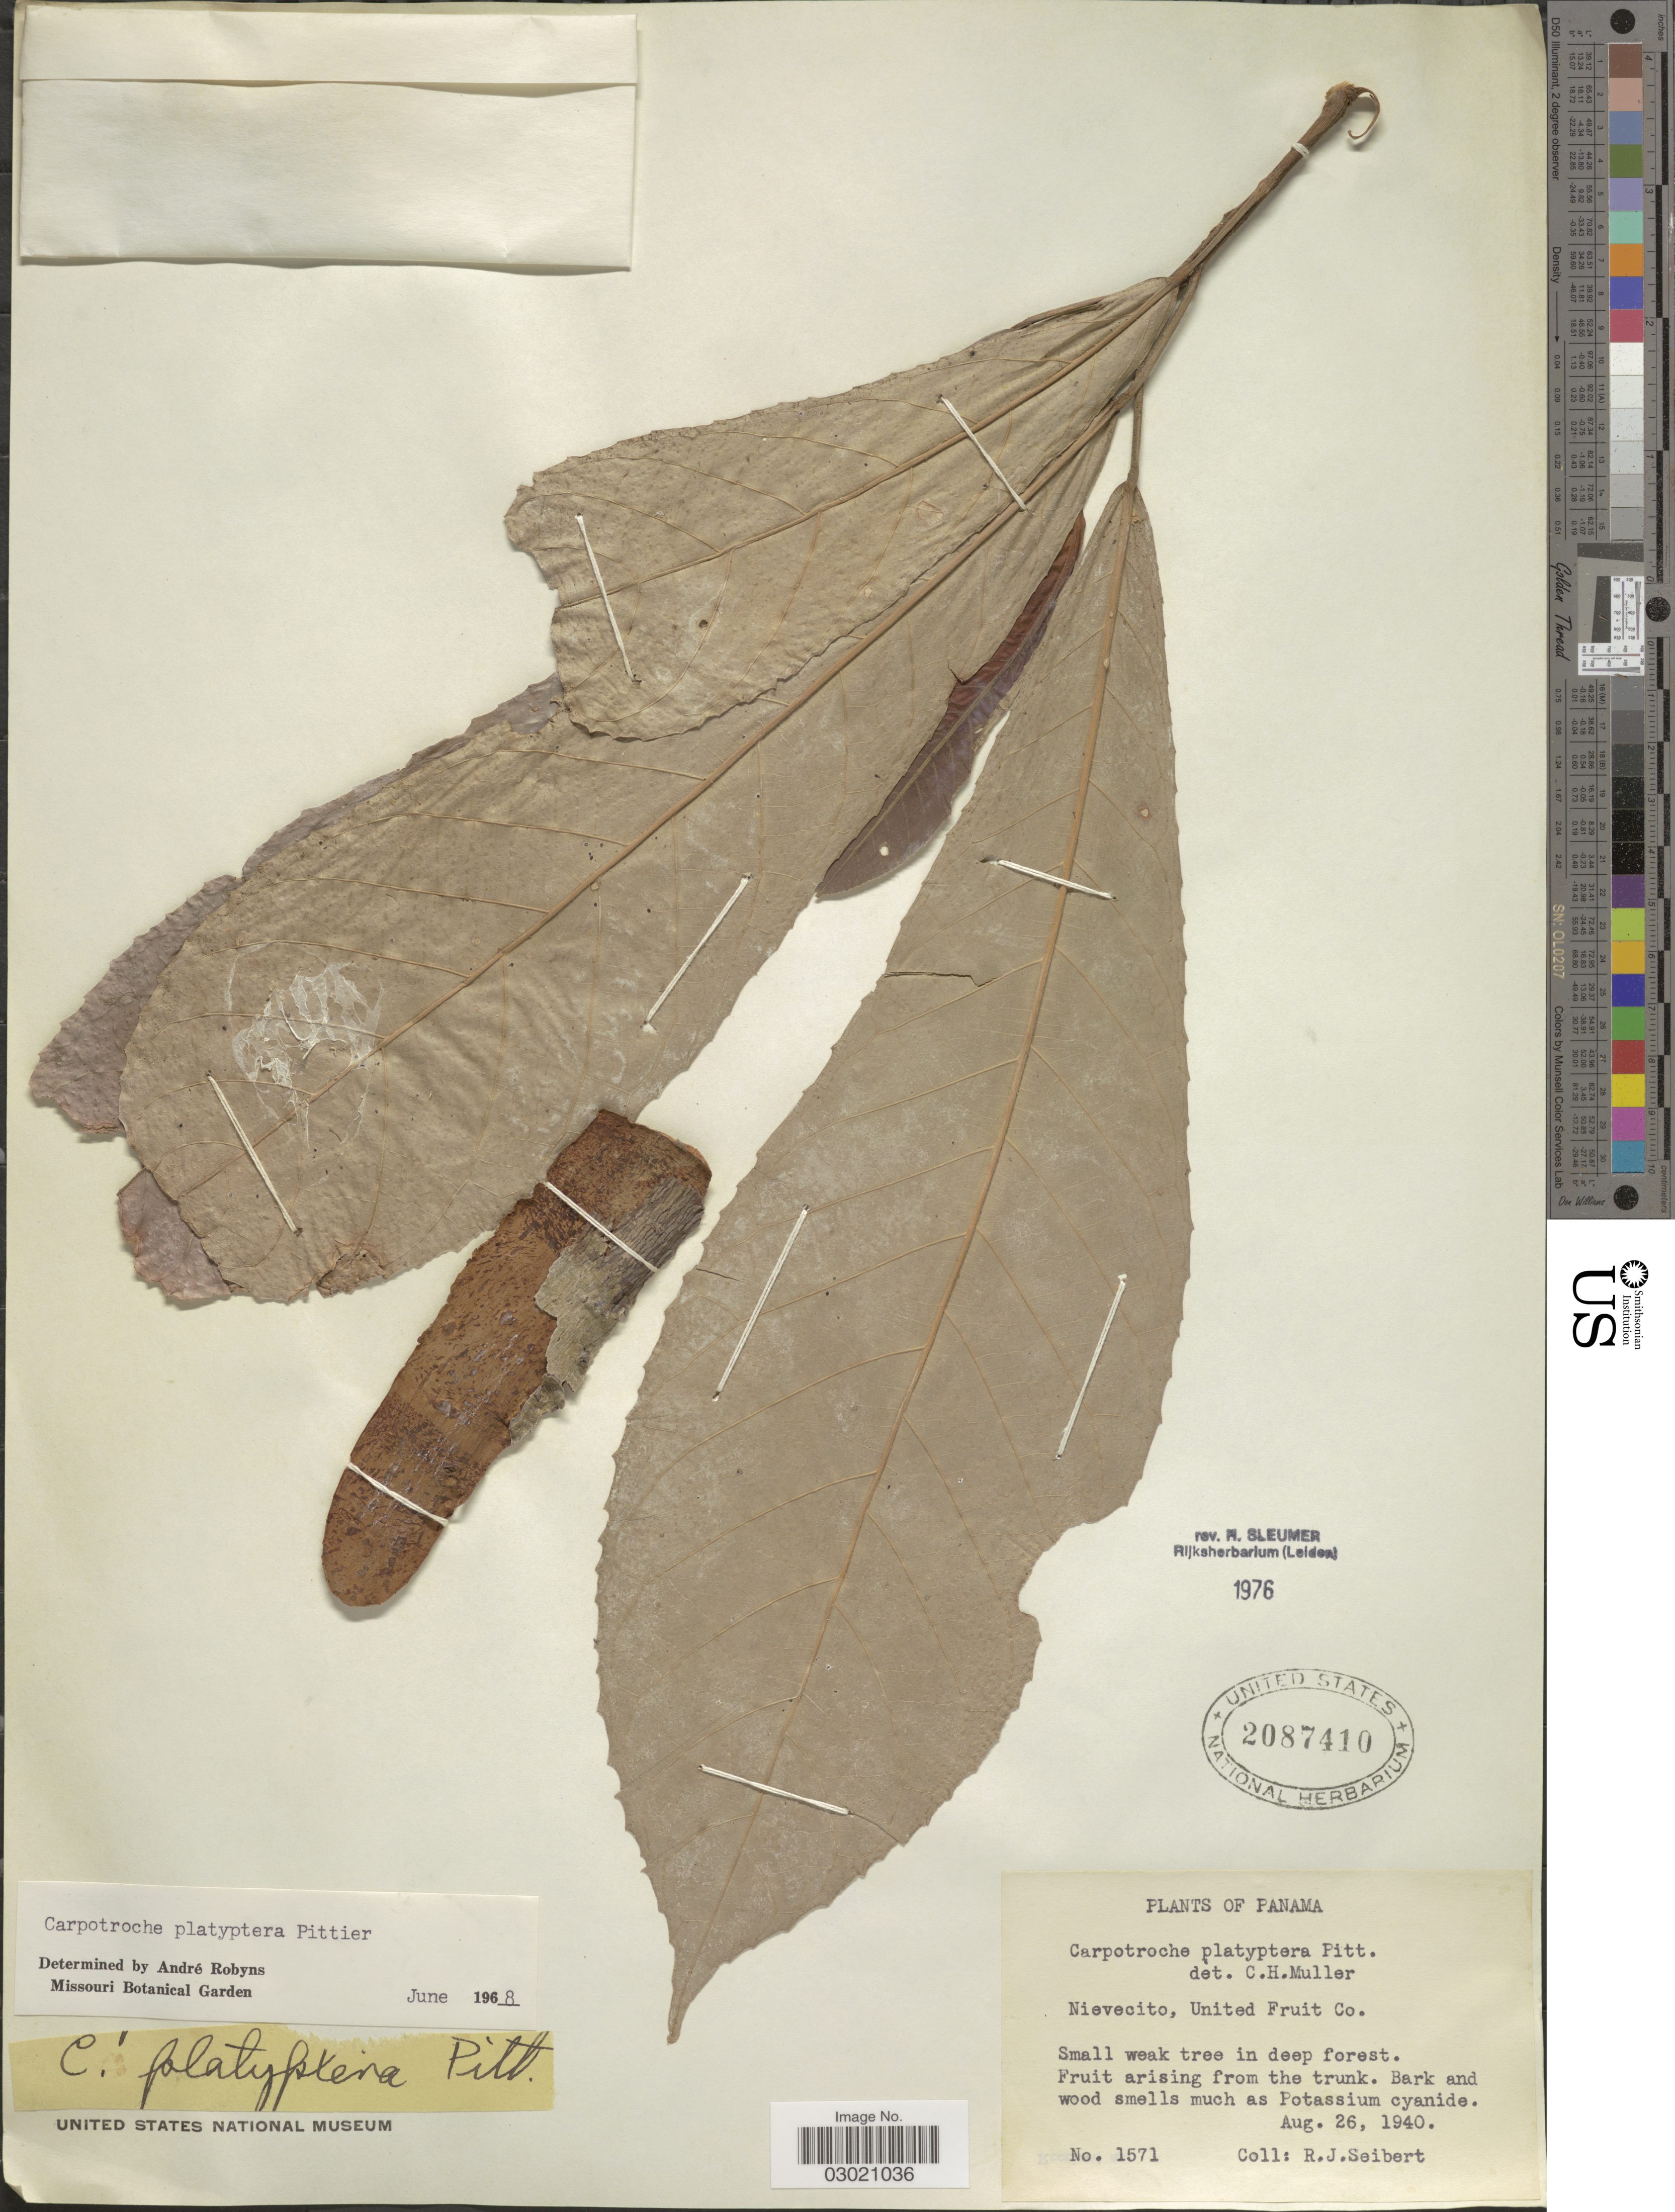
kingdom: Plantae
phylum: Tracheophyta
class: Magnoliopsida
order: Malpighiales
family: Achariaceae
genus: Carpotroche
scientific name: Carpotroche platyptera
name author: Pittier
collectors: R. J. Seibert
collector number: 1571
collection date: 1940-08-26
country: Panama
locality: Nievecito, United Fruit Co.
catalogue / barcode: US 2087410